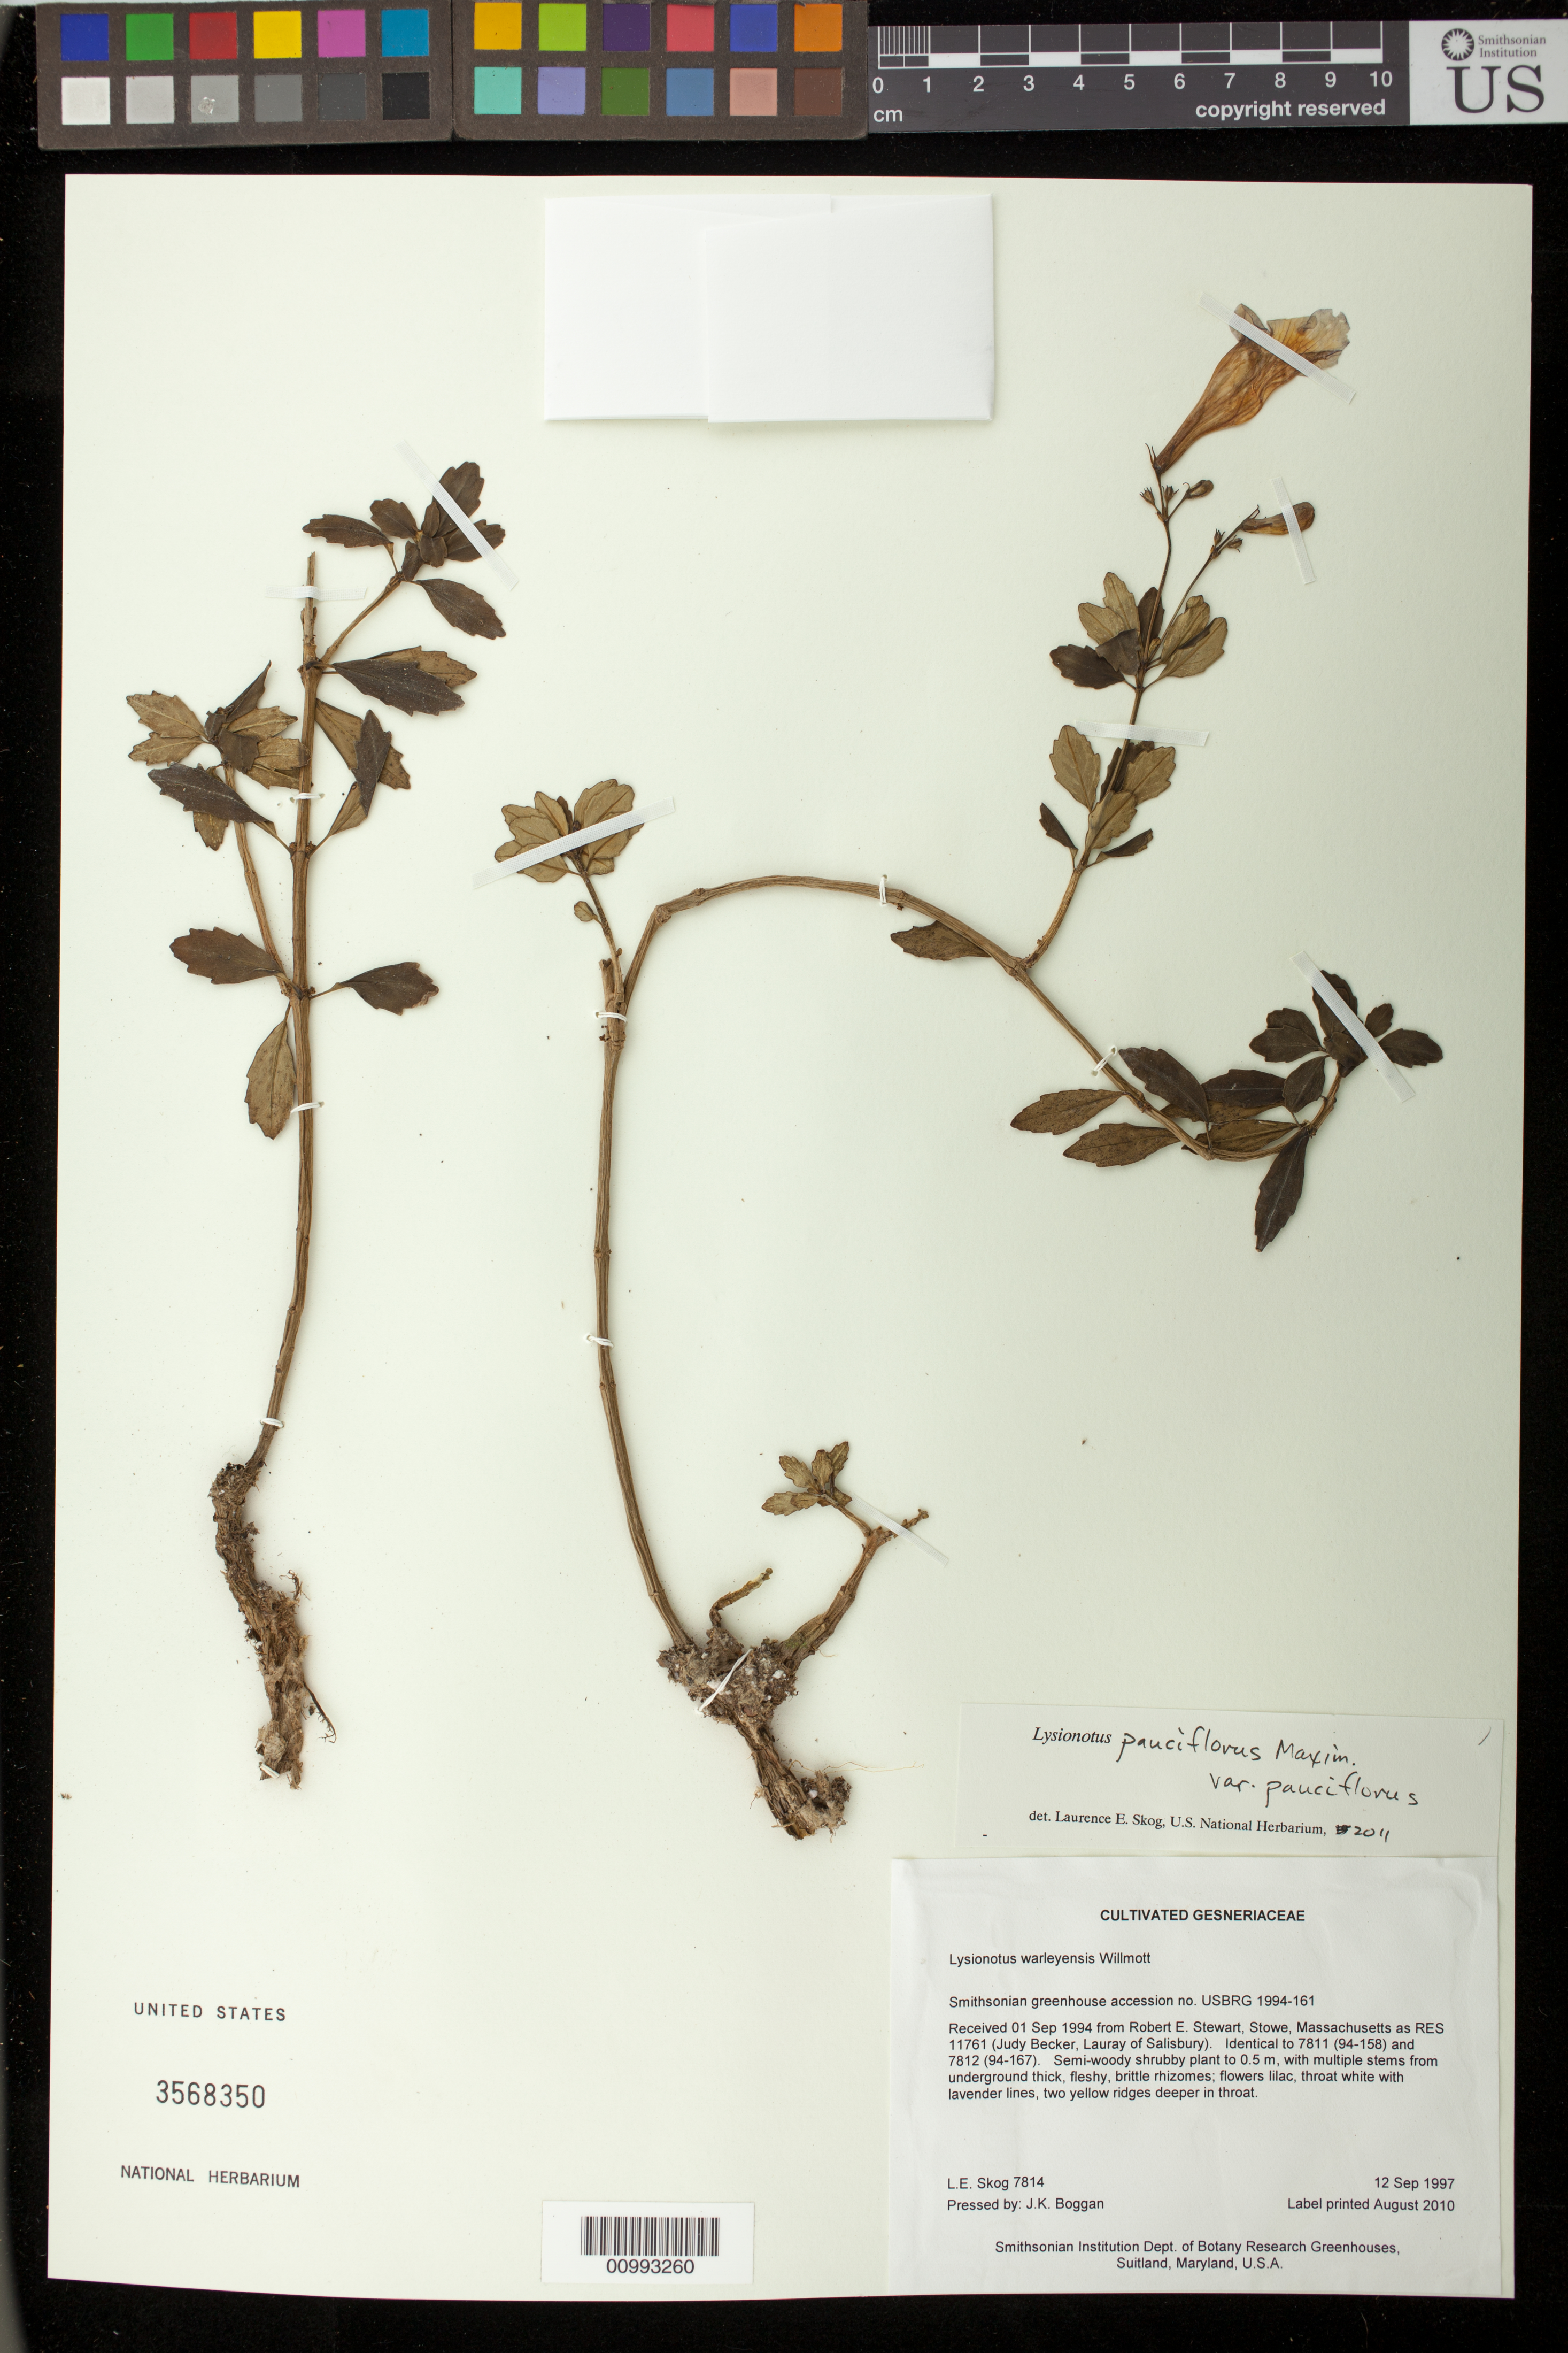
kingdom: Plantae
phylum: Tracheophyta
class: Magnoliopsida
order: Lamiales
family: Gesneriaceae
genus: Lysionotus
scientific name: Lysionotus pauciflorus var. pauciflorus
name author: Maxim.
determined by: Skog, Laurence E.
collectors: L. E. Skog & J. K. Boggan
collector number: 7814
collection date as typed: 12 Sep 1997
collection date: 1997-09-12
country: United States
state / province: Maryland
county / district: Prince George's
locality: Smithsonian Institution Dept. of Botany Research Greenhouses, Suitland, Maryland, U.S.A.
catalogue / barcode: US 3568350